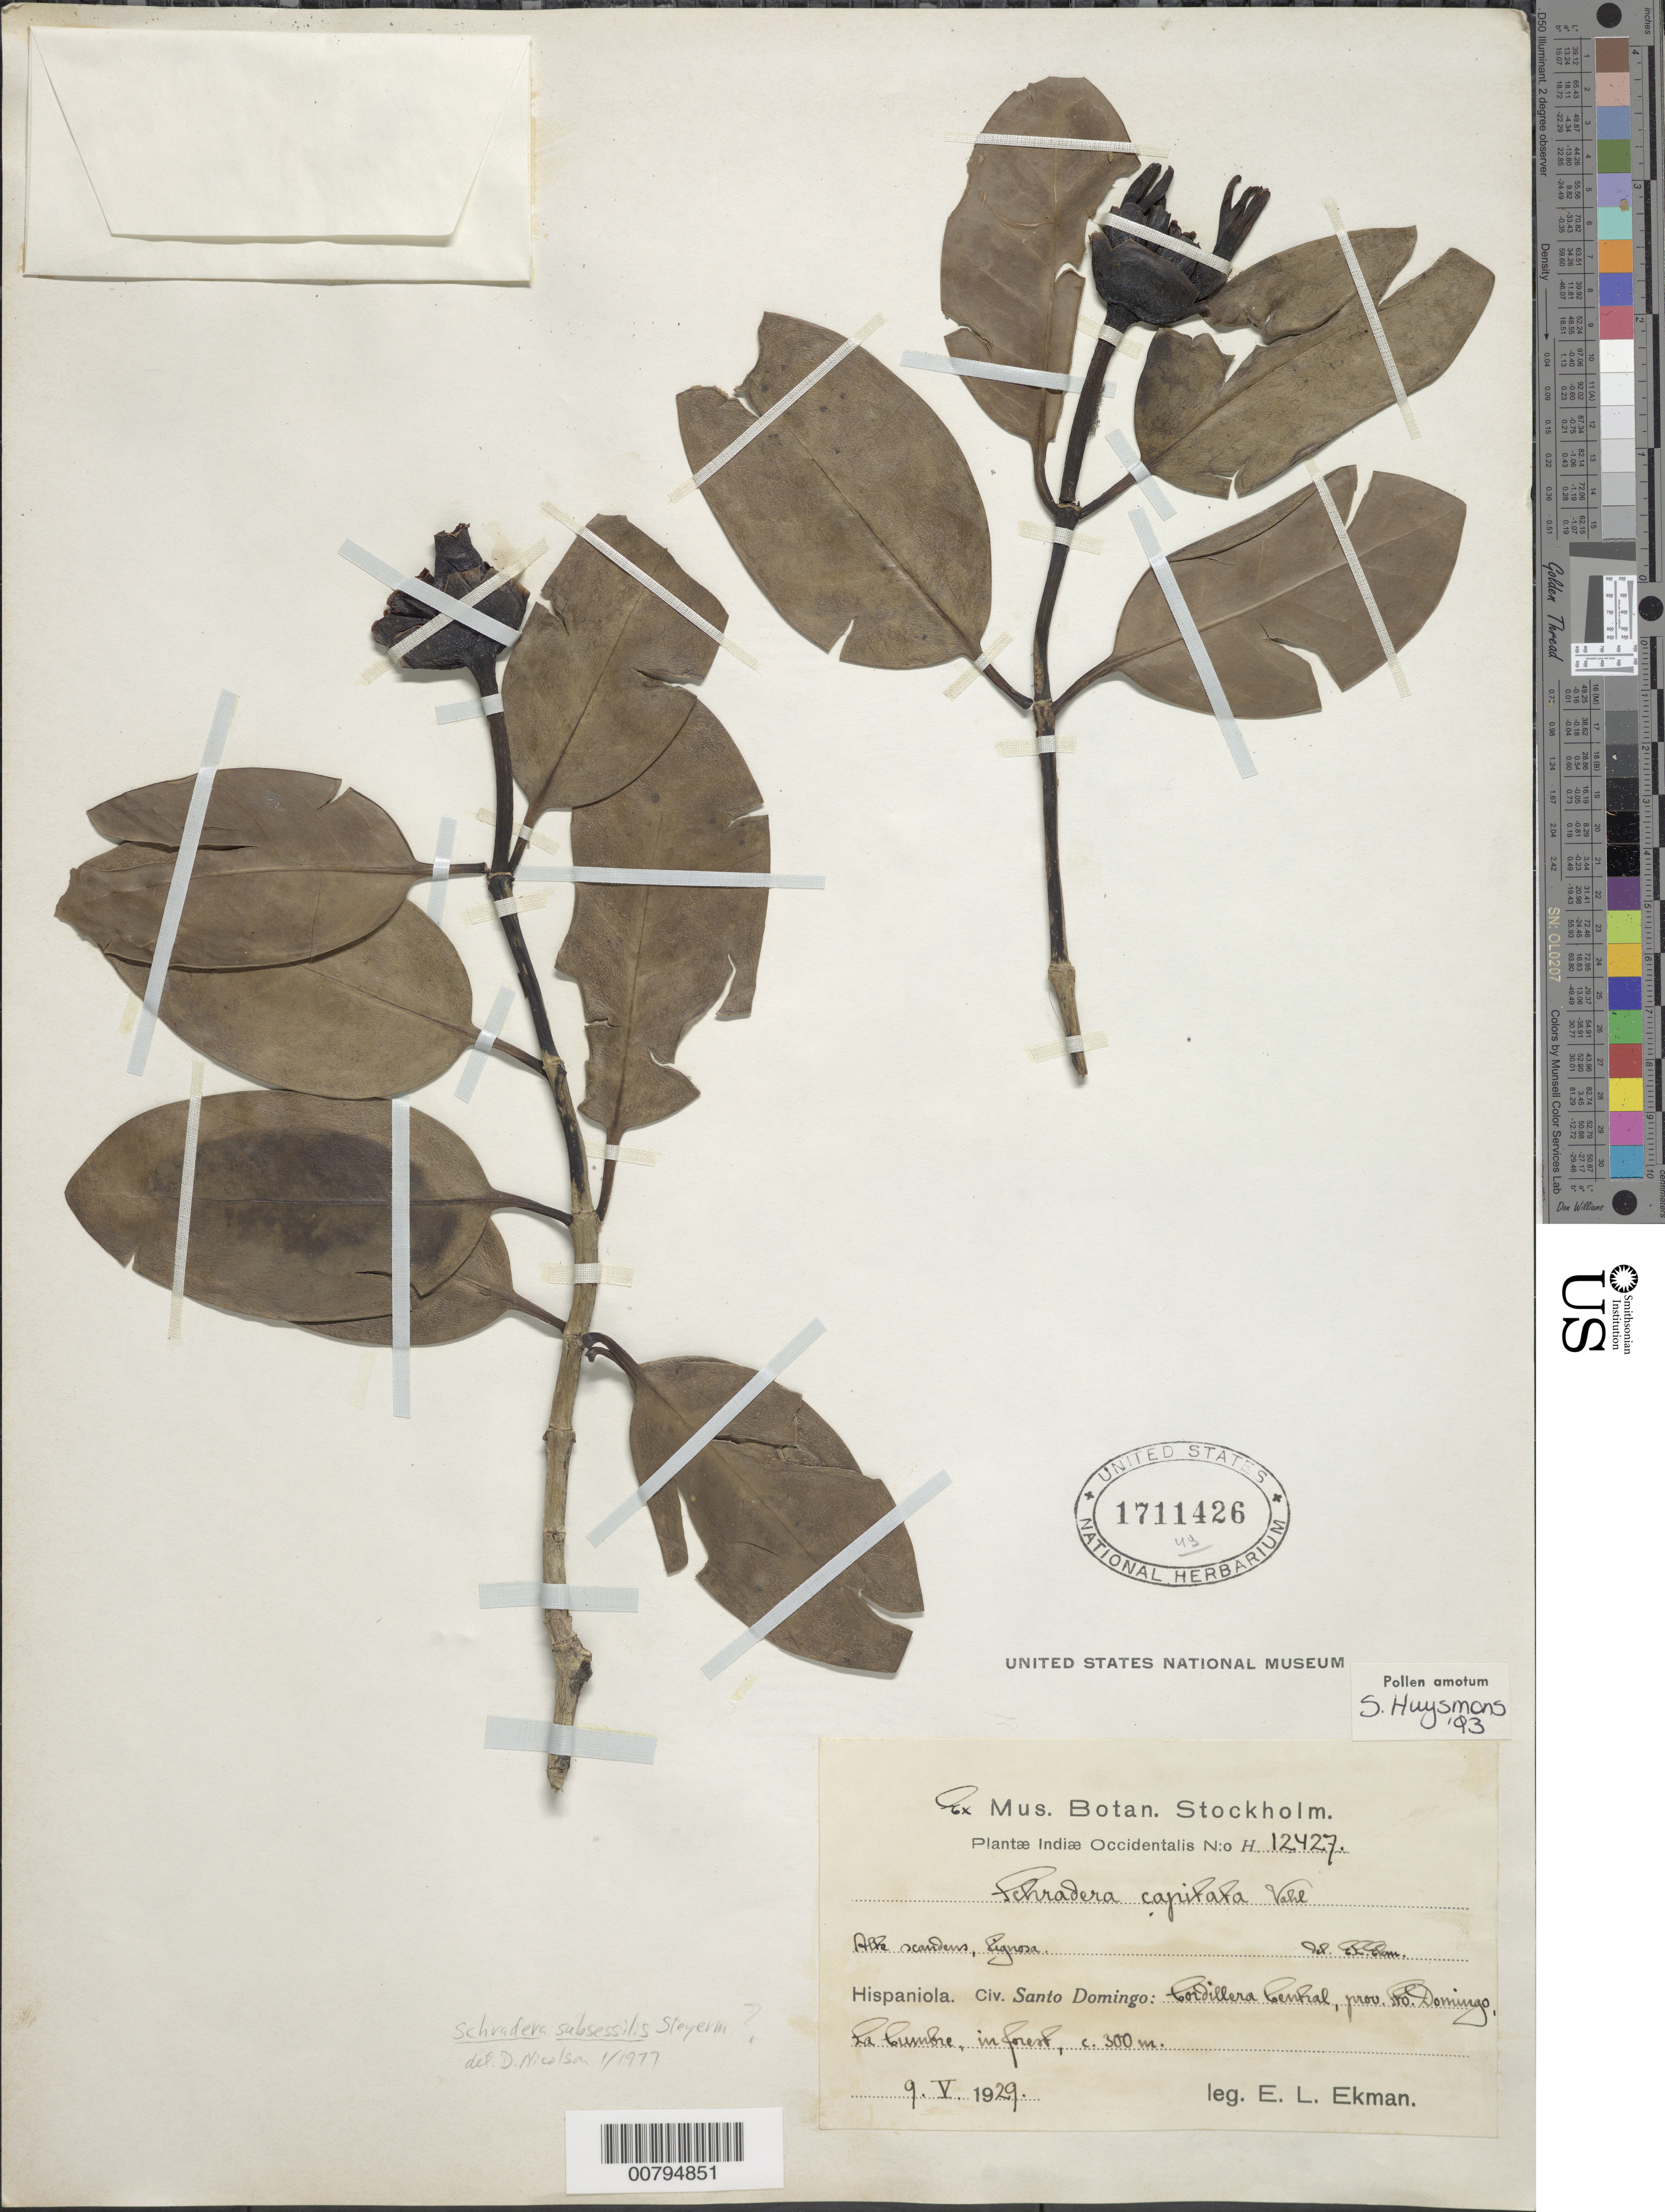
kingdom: Plantae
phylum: Tracheophyta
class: Magnoliopsida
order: Gentianales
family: Rubiaceae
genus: Schradera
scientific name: Schradera subsessilis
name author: Steyerm.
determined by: Nicolson, Dan H.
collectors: E. L. Ekman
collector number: H 12427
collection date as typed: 09 May 1929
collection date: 1929-05-09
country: Dominican Republic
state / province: Barahona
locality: Civ. Santo Domingo: Cordillera Central. La Cumbre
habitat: In forest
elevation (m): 300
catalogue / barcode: US 1711426